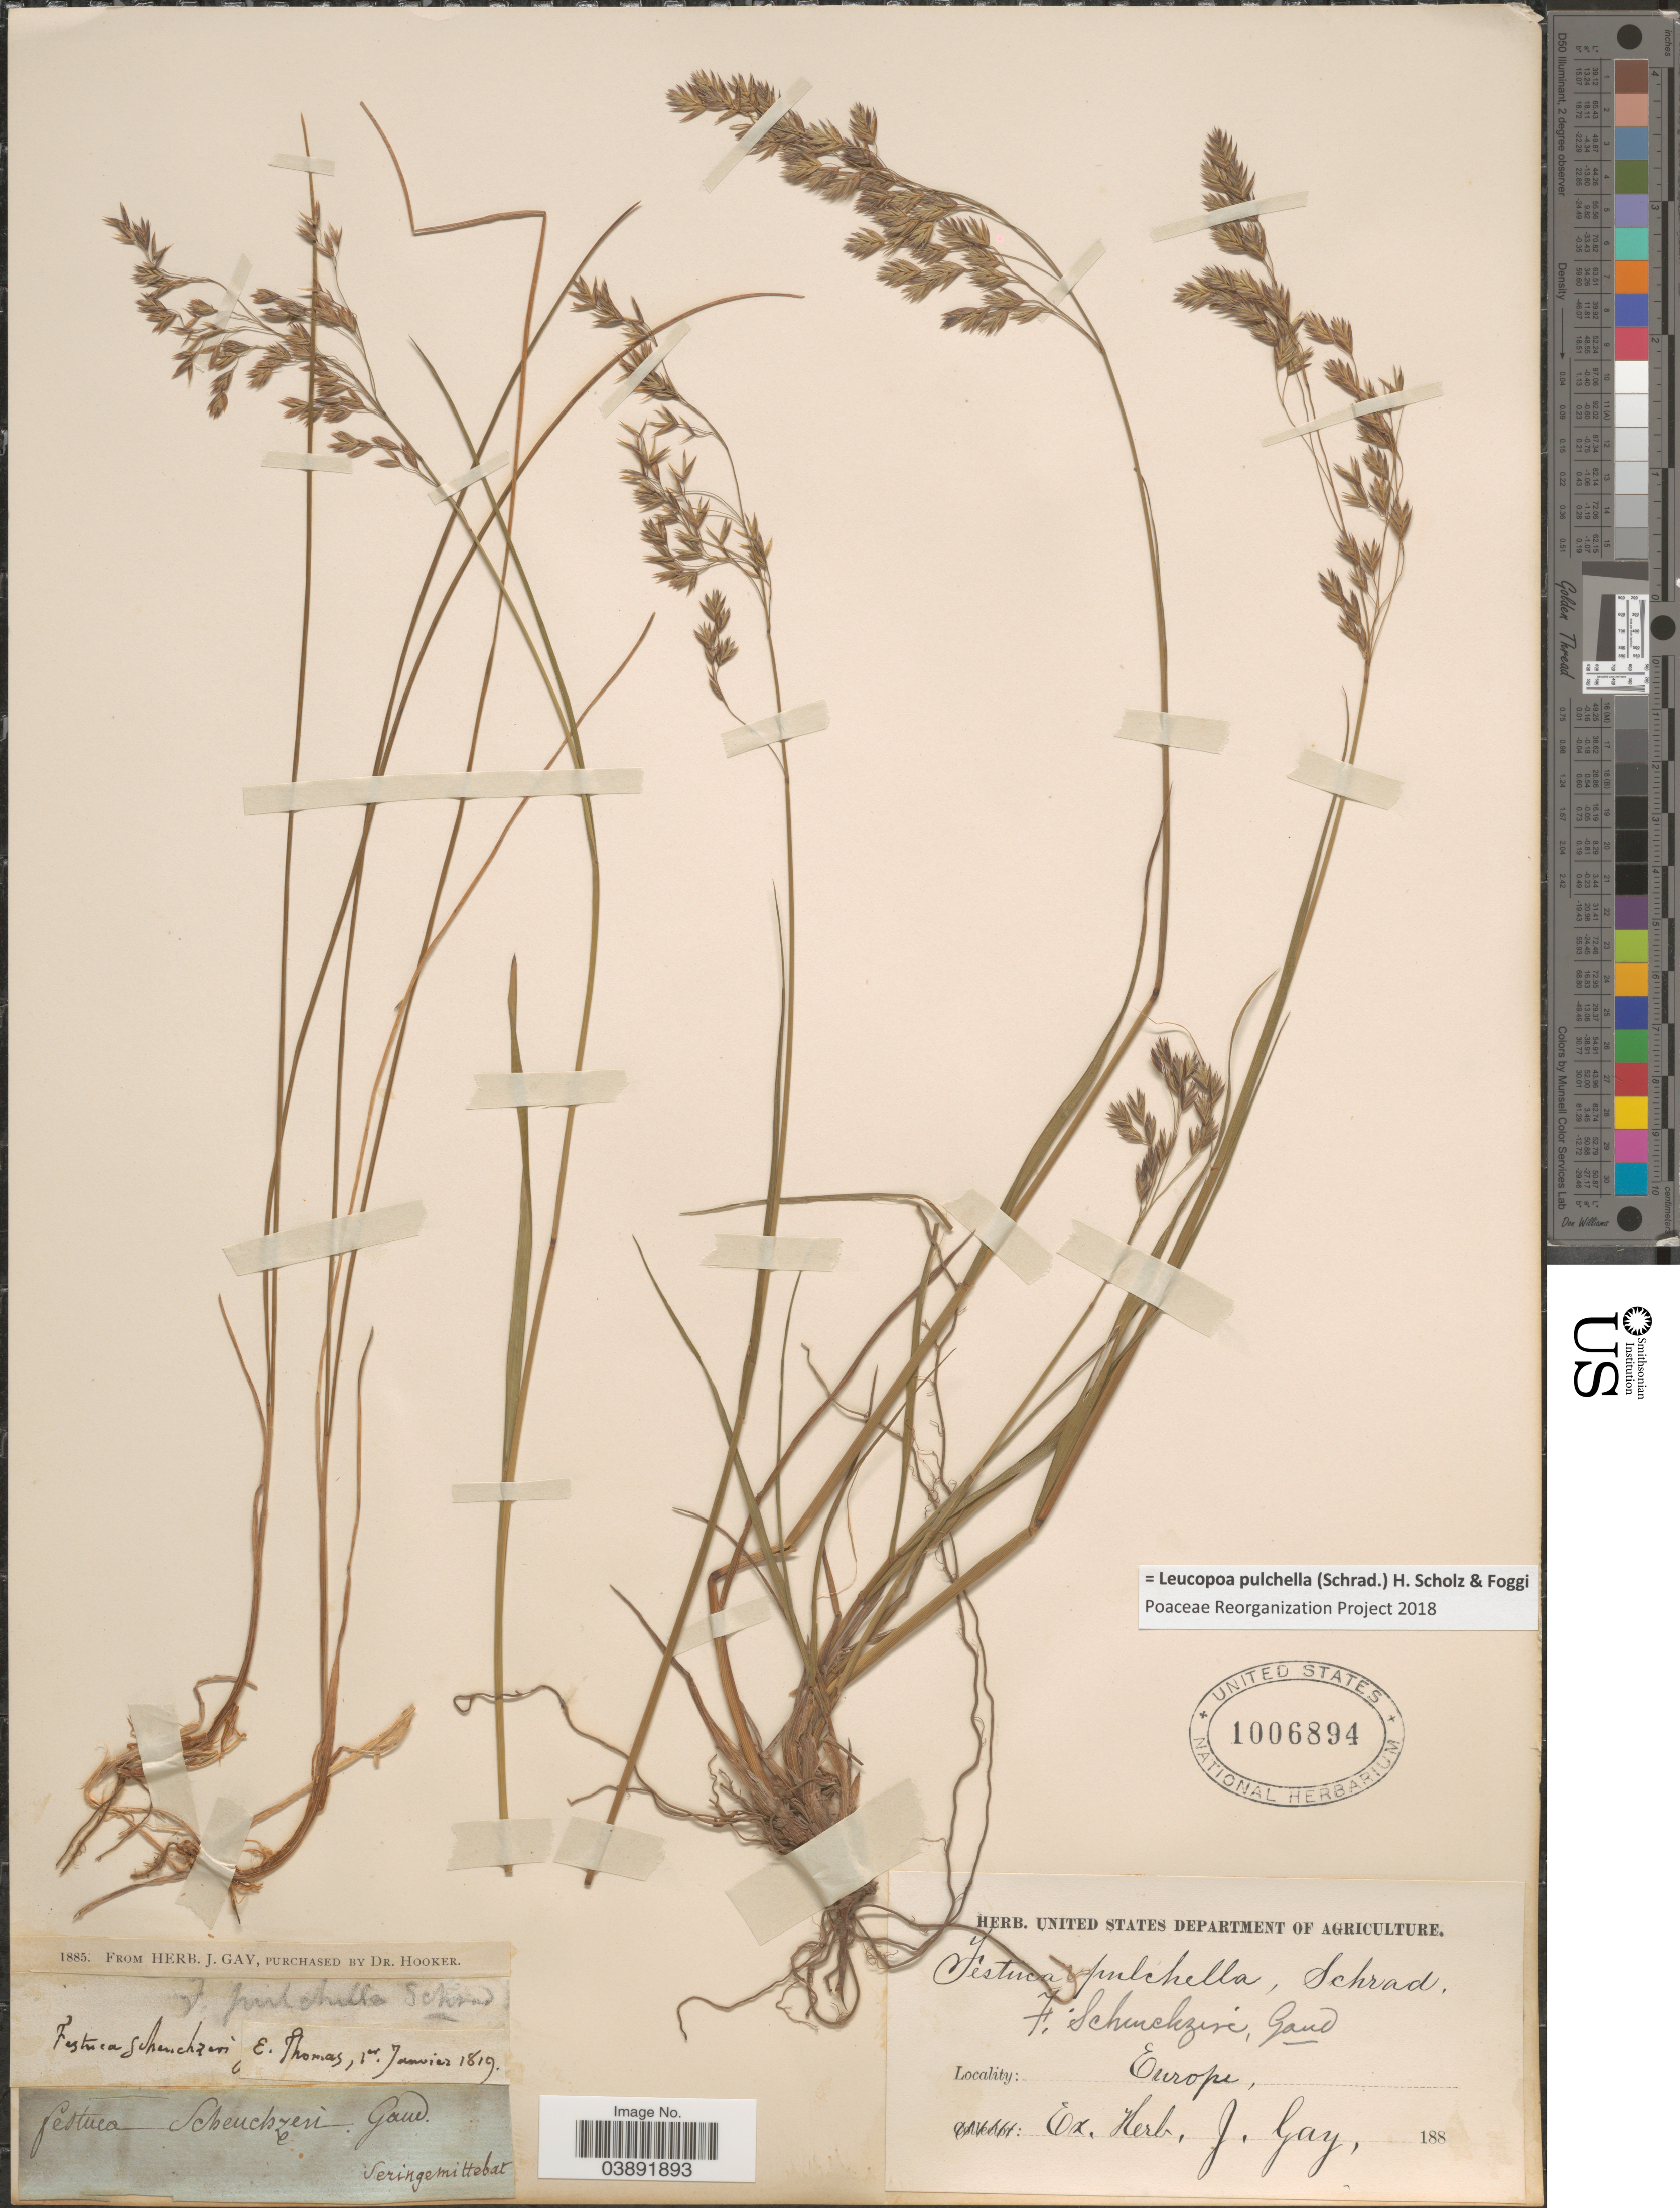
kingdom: Plantae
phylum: Tracheophyta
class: Liliopsida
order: Poales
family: Poaceae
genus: Leucopoa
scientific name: Leucopoa pulchella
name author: (Schrad.) H. Scholz & Foggi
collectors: E. Thomas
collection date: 1819-01-01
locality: Veringemittebat. Europe.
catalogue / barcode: US 1006894